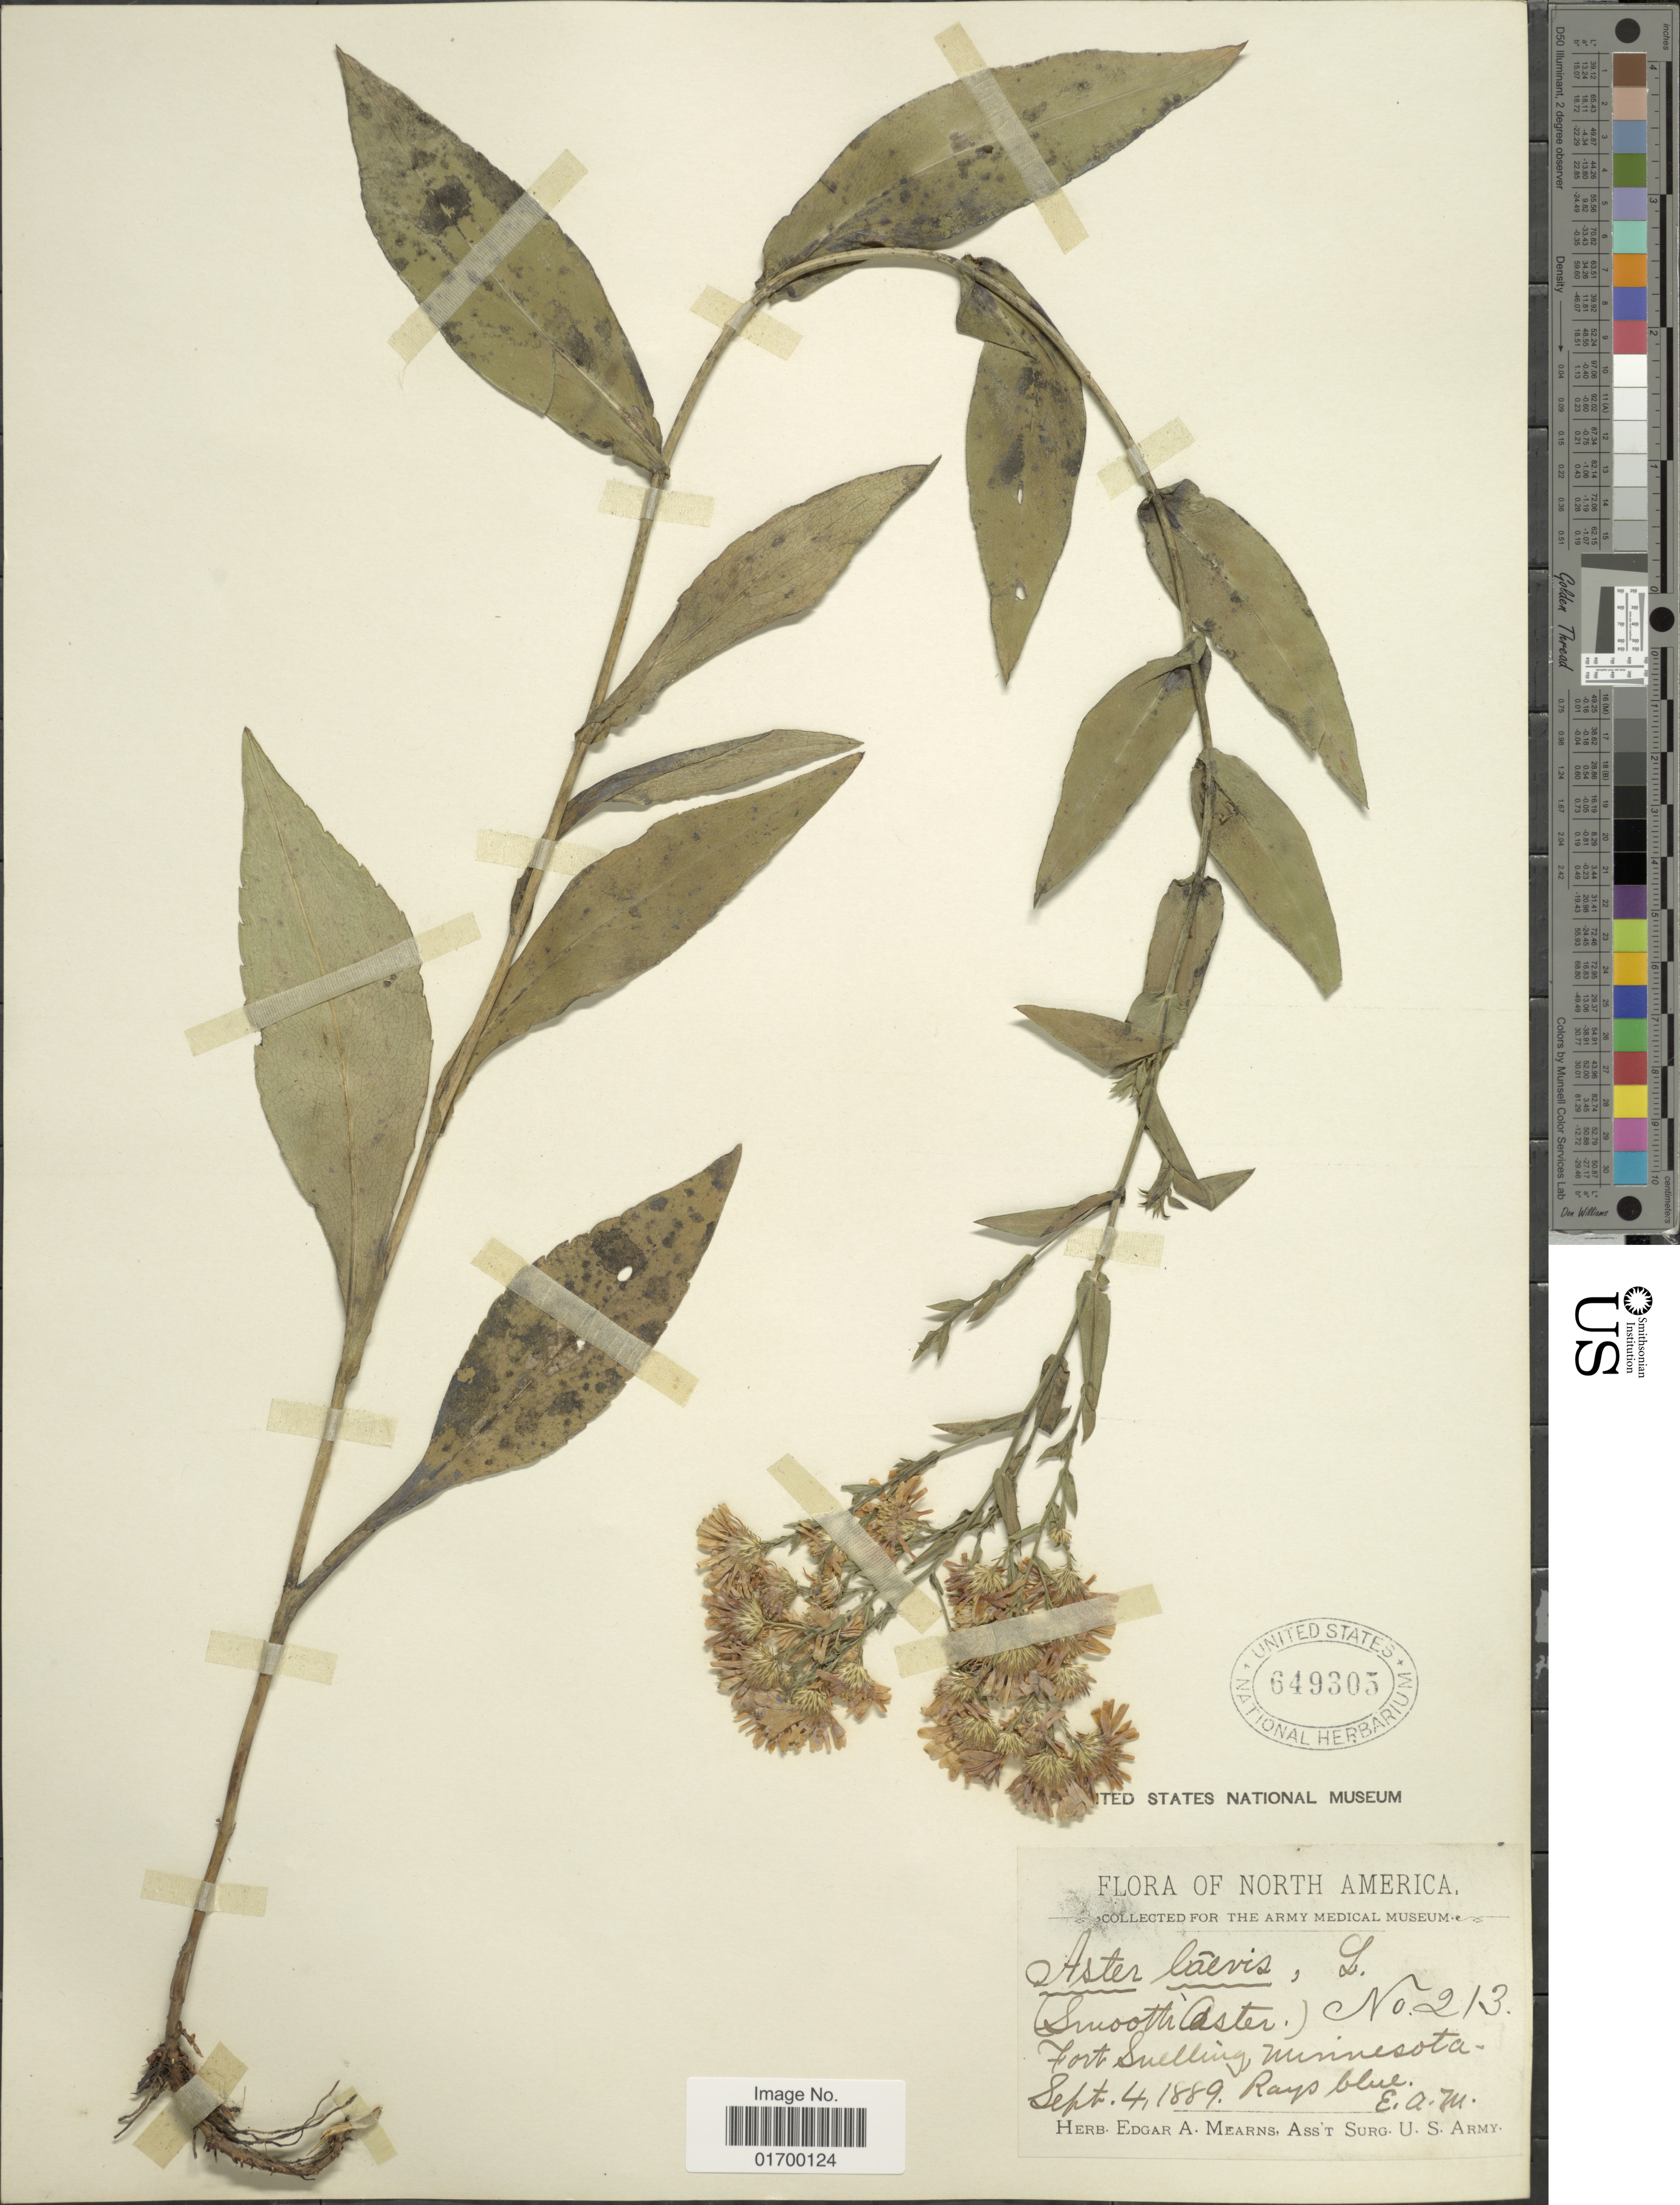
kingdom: Plantae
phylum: Tracheophyta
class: Magnoliopsida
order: Asterales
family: Asteraceae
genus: Symphyotrichum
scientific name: Symphyotrichum laeve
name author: (L.) Á. Löve & D. Löve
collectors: E. A. Mearns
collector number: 213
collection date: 1889-09-04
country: United States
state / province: Minnesota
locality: Fort Snelling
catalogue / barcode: US 649305